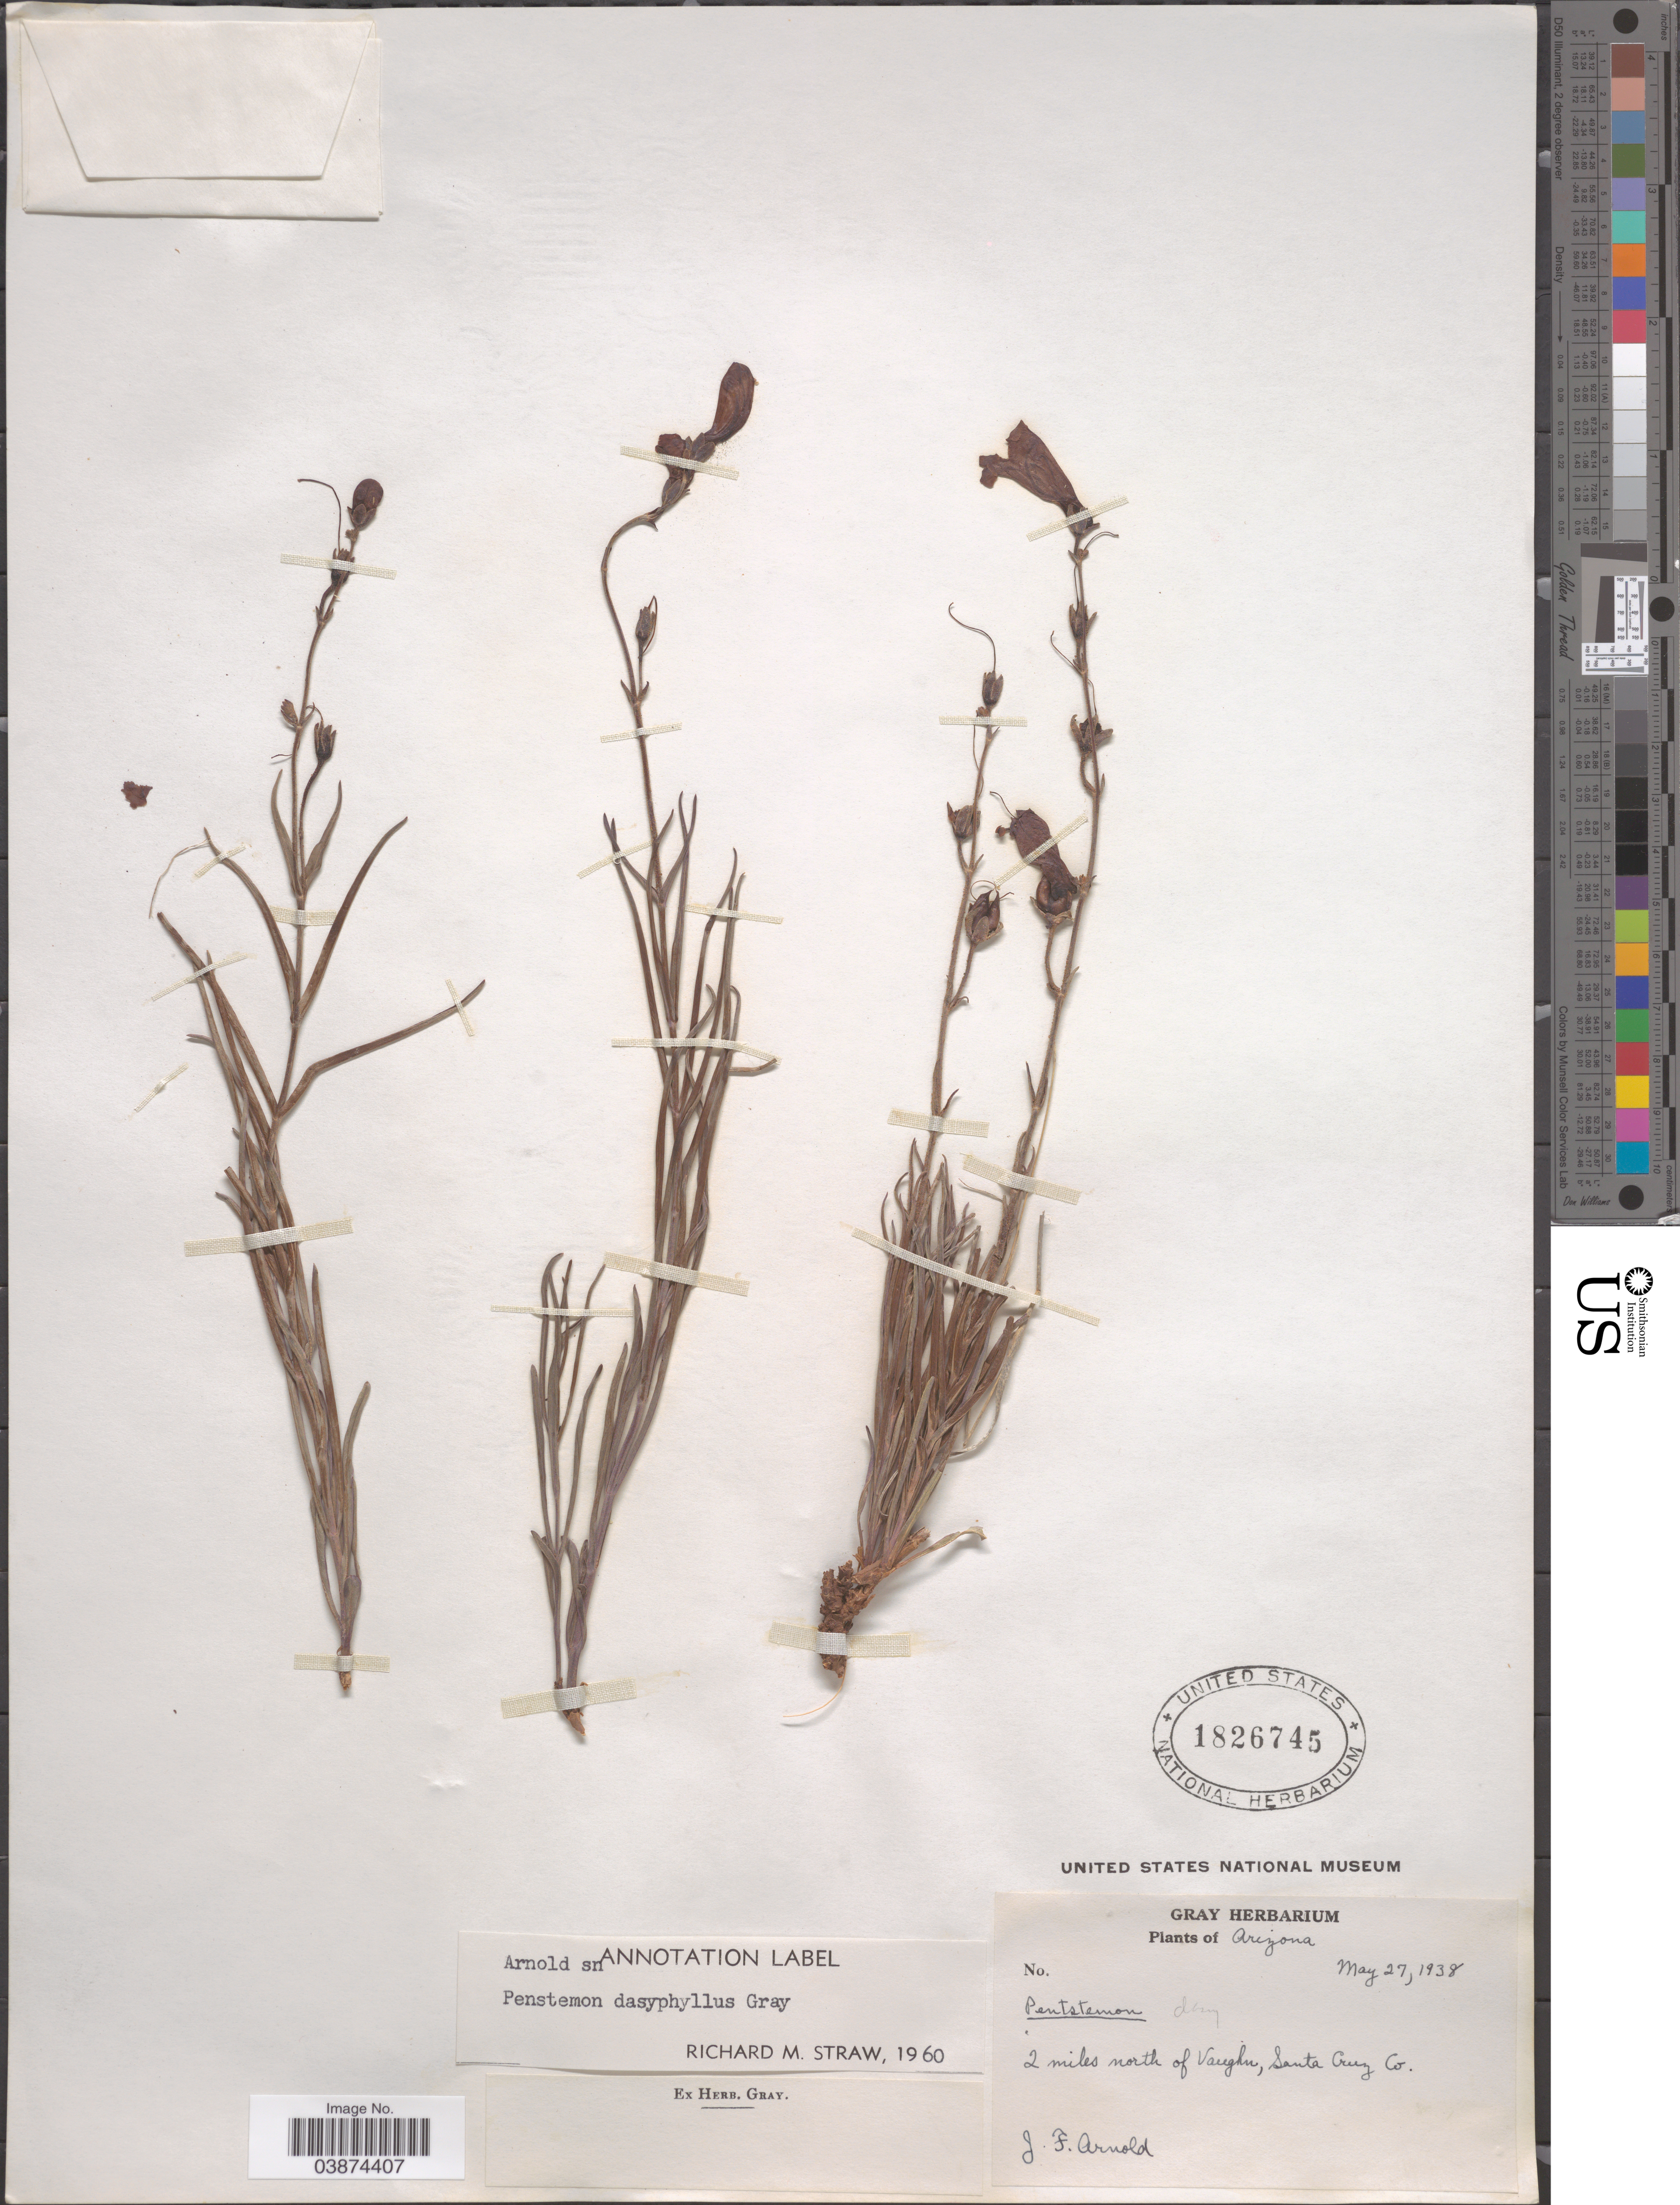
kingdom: Plantae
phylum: Tracheophyta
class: Magnoliopsida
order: Lamiales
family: Plantaginaceae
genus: Penstemon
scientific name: Penstemon dasyphyllus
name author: A. Gray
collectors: J. F. Arnold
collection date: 1938-05-27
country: United States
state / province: Arizona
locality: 2 miles north of Vaughn, Santa Cruz Co.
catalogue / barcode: US 1826745